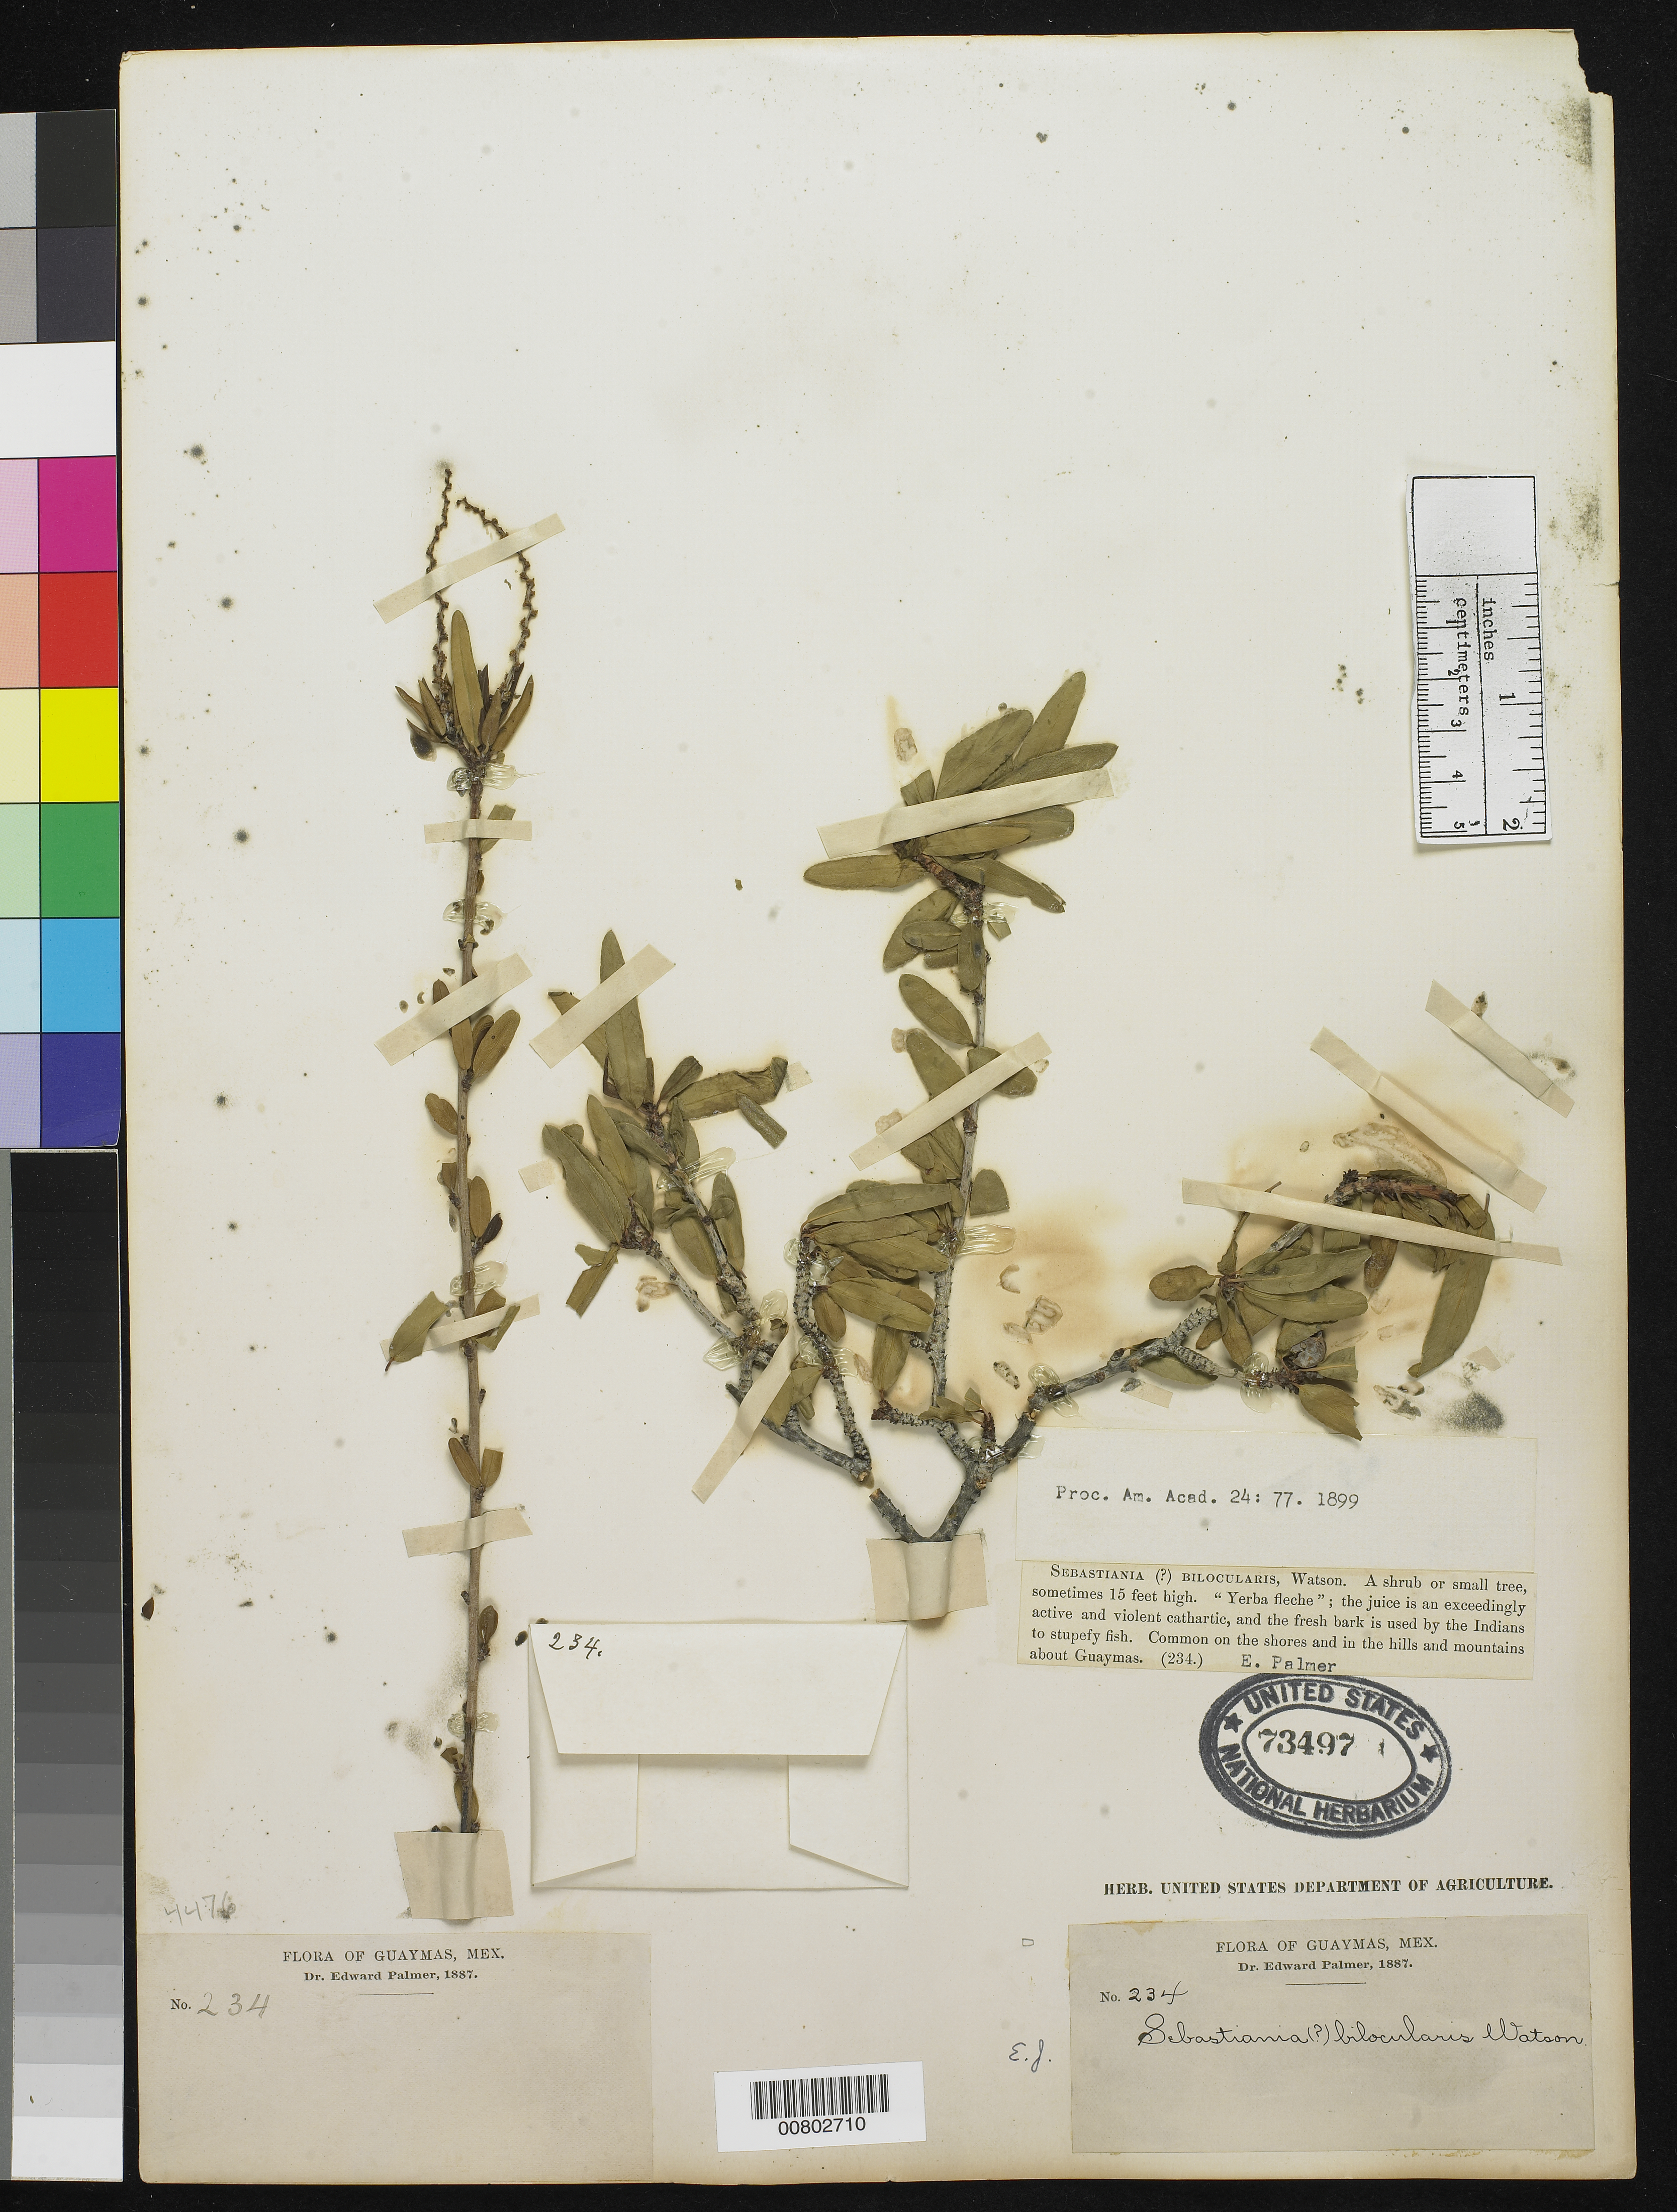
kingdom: Plantae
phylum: Tracheophyta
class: Magnoliopsida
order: Malpighiales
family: Euphorbiaceae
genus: Sebastiania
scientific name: Sebastiania bilocularis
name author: S. Watson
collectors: E. Palmer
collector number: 234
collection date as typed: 1887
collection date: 1887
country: Mexico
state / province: Sonora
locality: Guaymas, Sonora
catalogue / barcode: US 73497